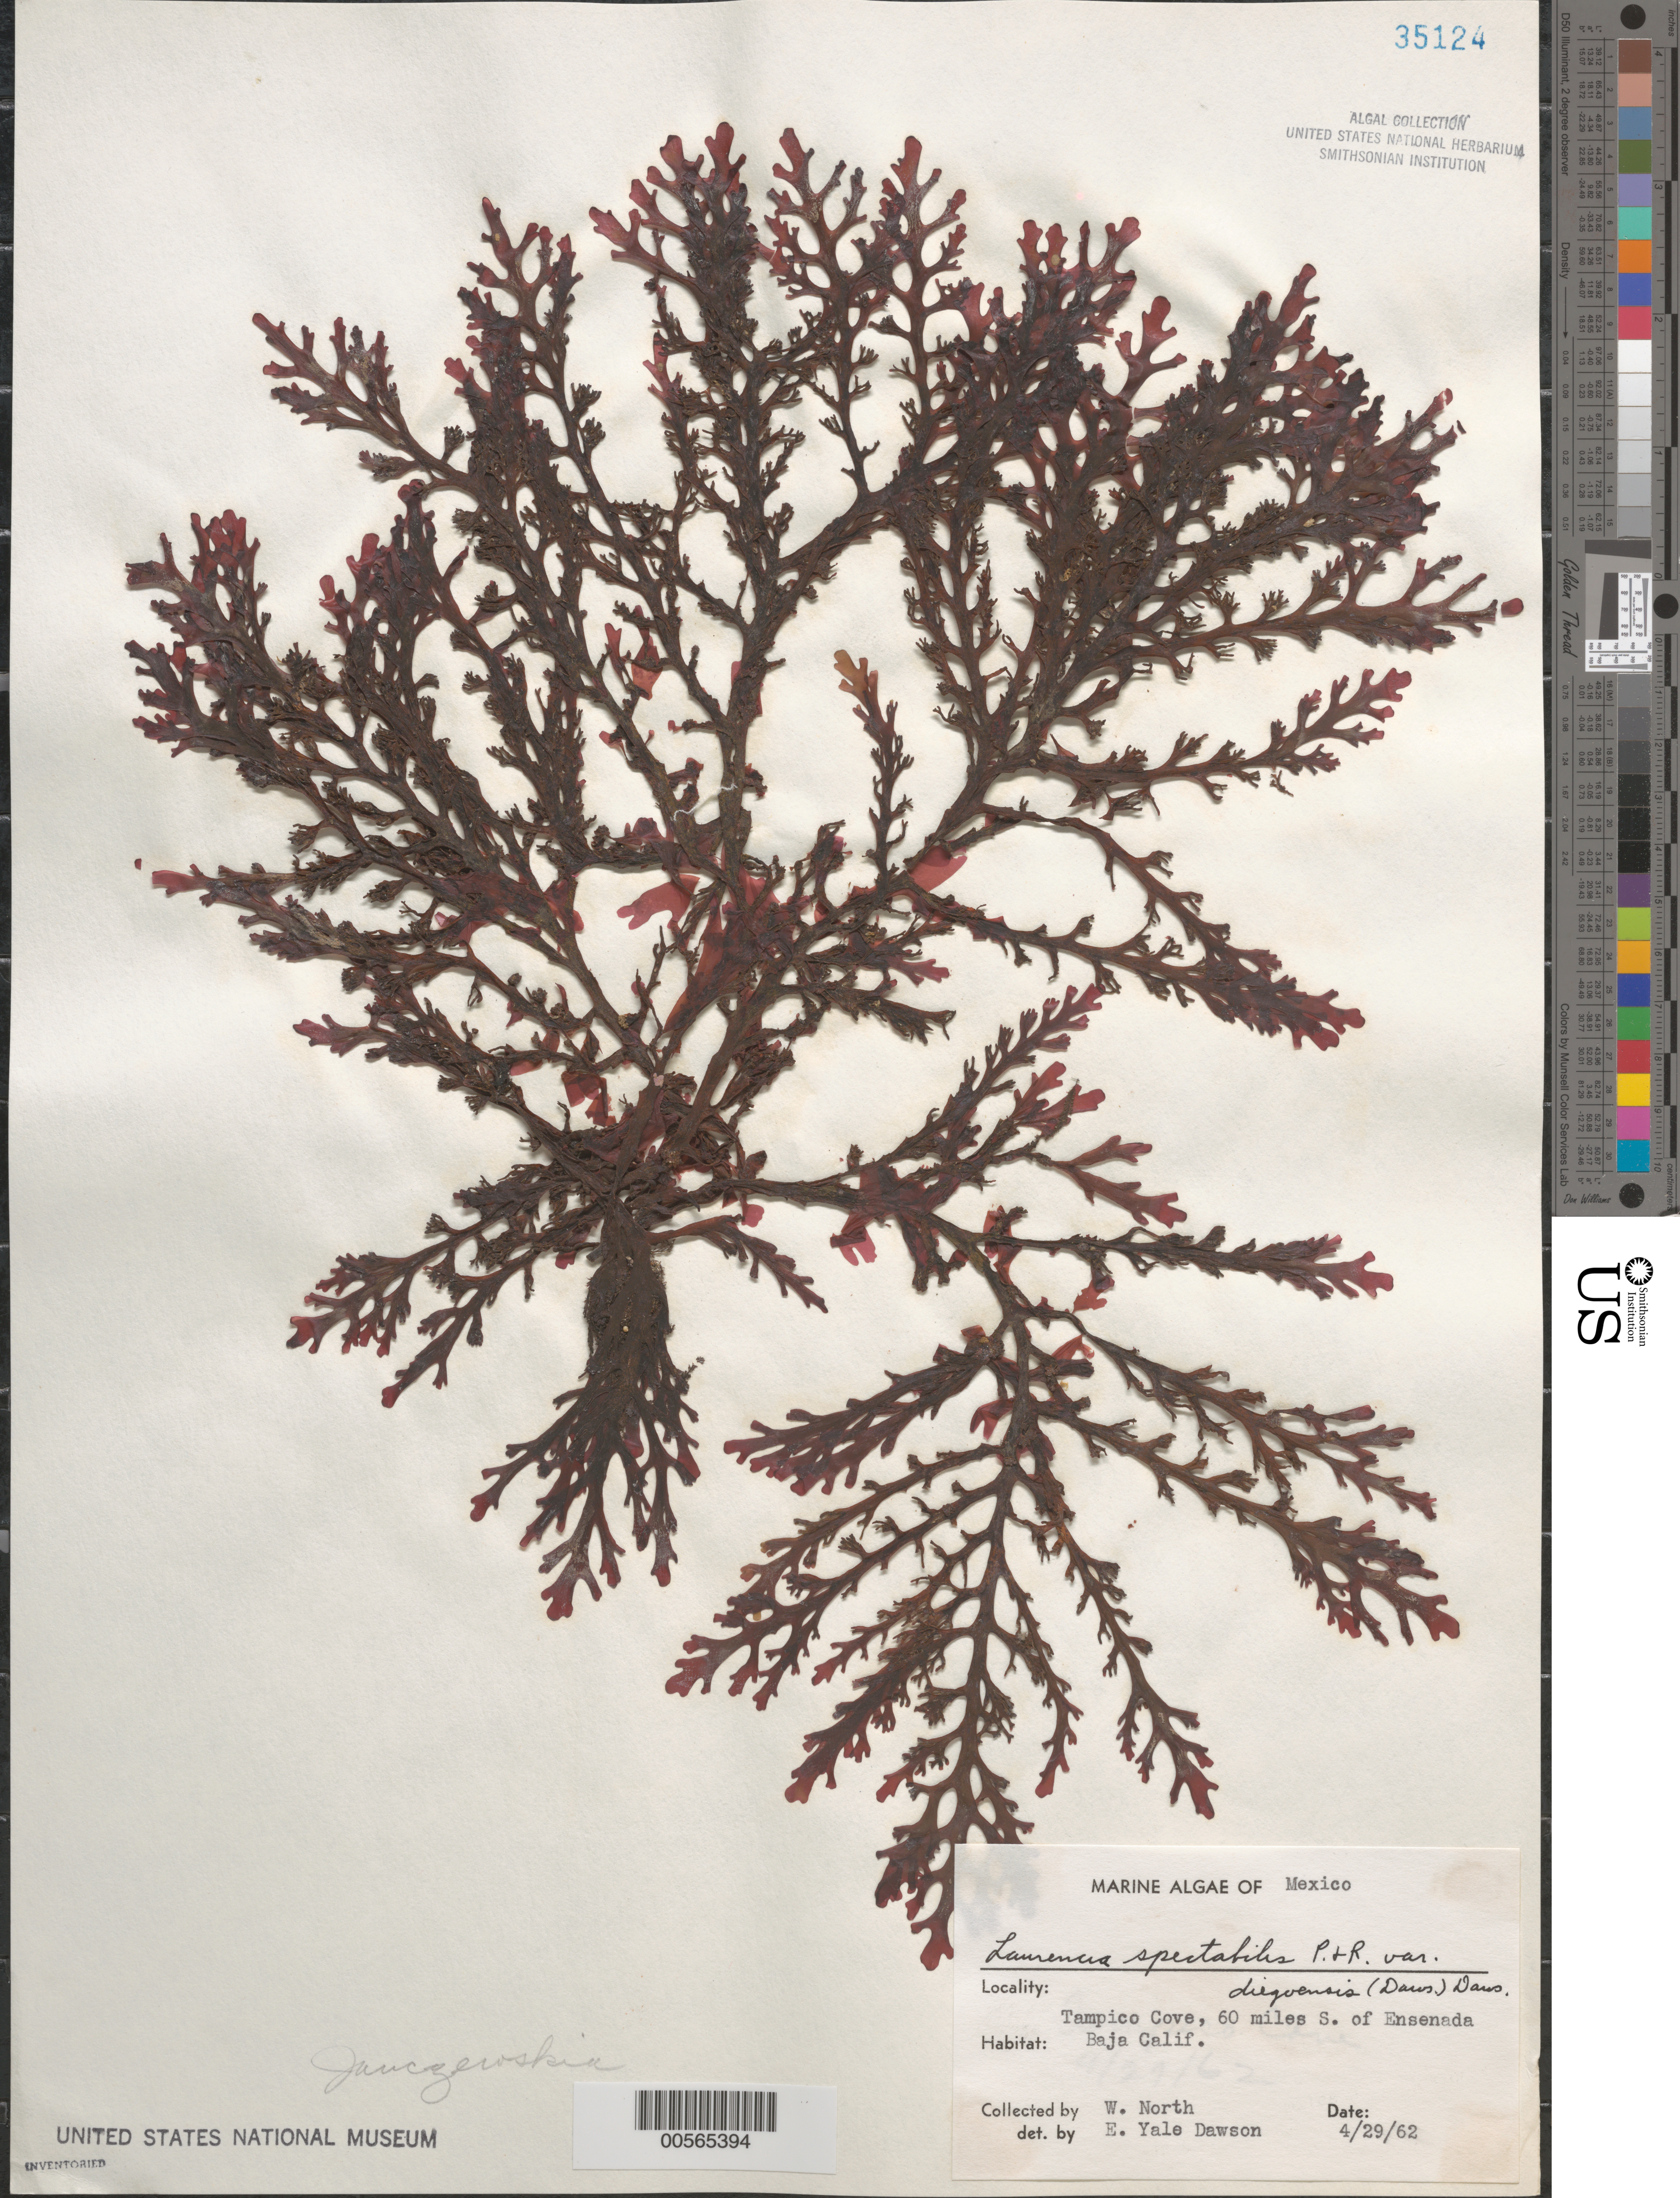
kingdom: Plantae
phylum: Rhodophyta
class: Florideophyceae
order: Ceramiales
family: Rhodomelaceae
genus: Osmundea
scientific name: Osmundea spectabilis var. diegoensis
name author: (E.Y. Dawson) K.W. Nam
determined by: Algae name updating Project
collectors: W. North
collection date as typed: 29 Apr 1962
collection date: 1962-04-29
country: Mexico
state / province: Baja California Norte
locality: Tampico Cove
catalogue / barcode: US 35124